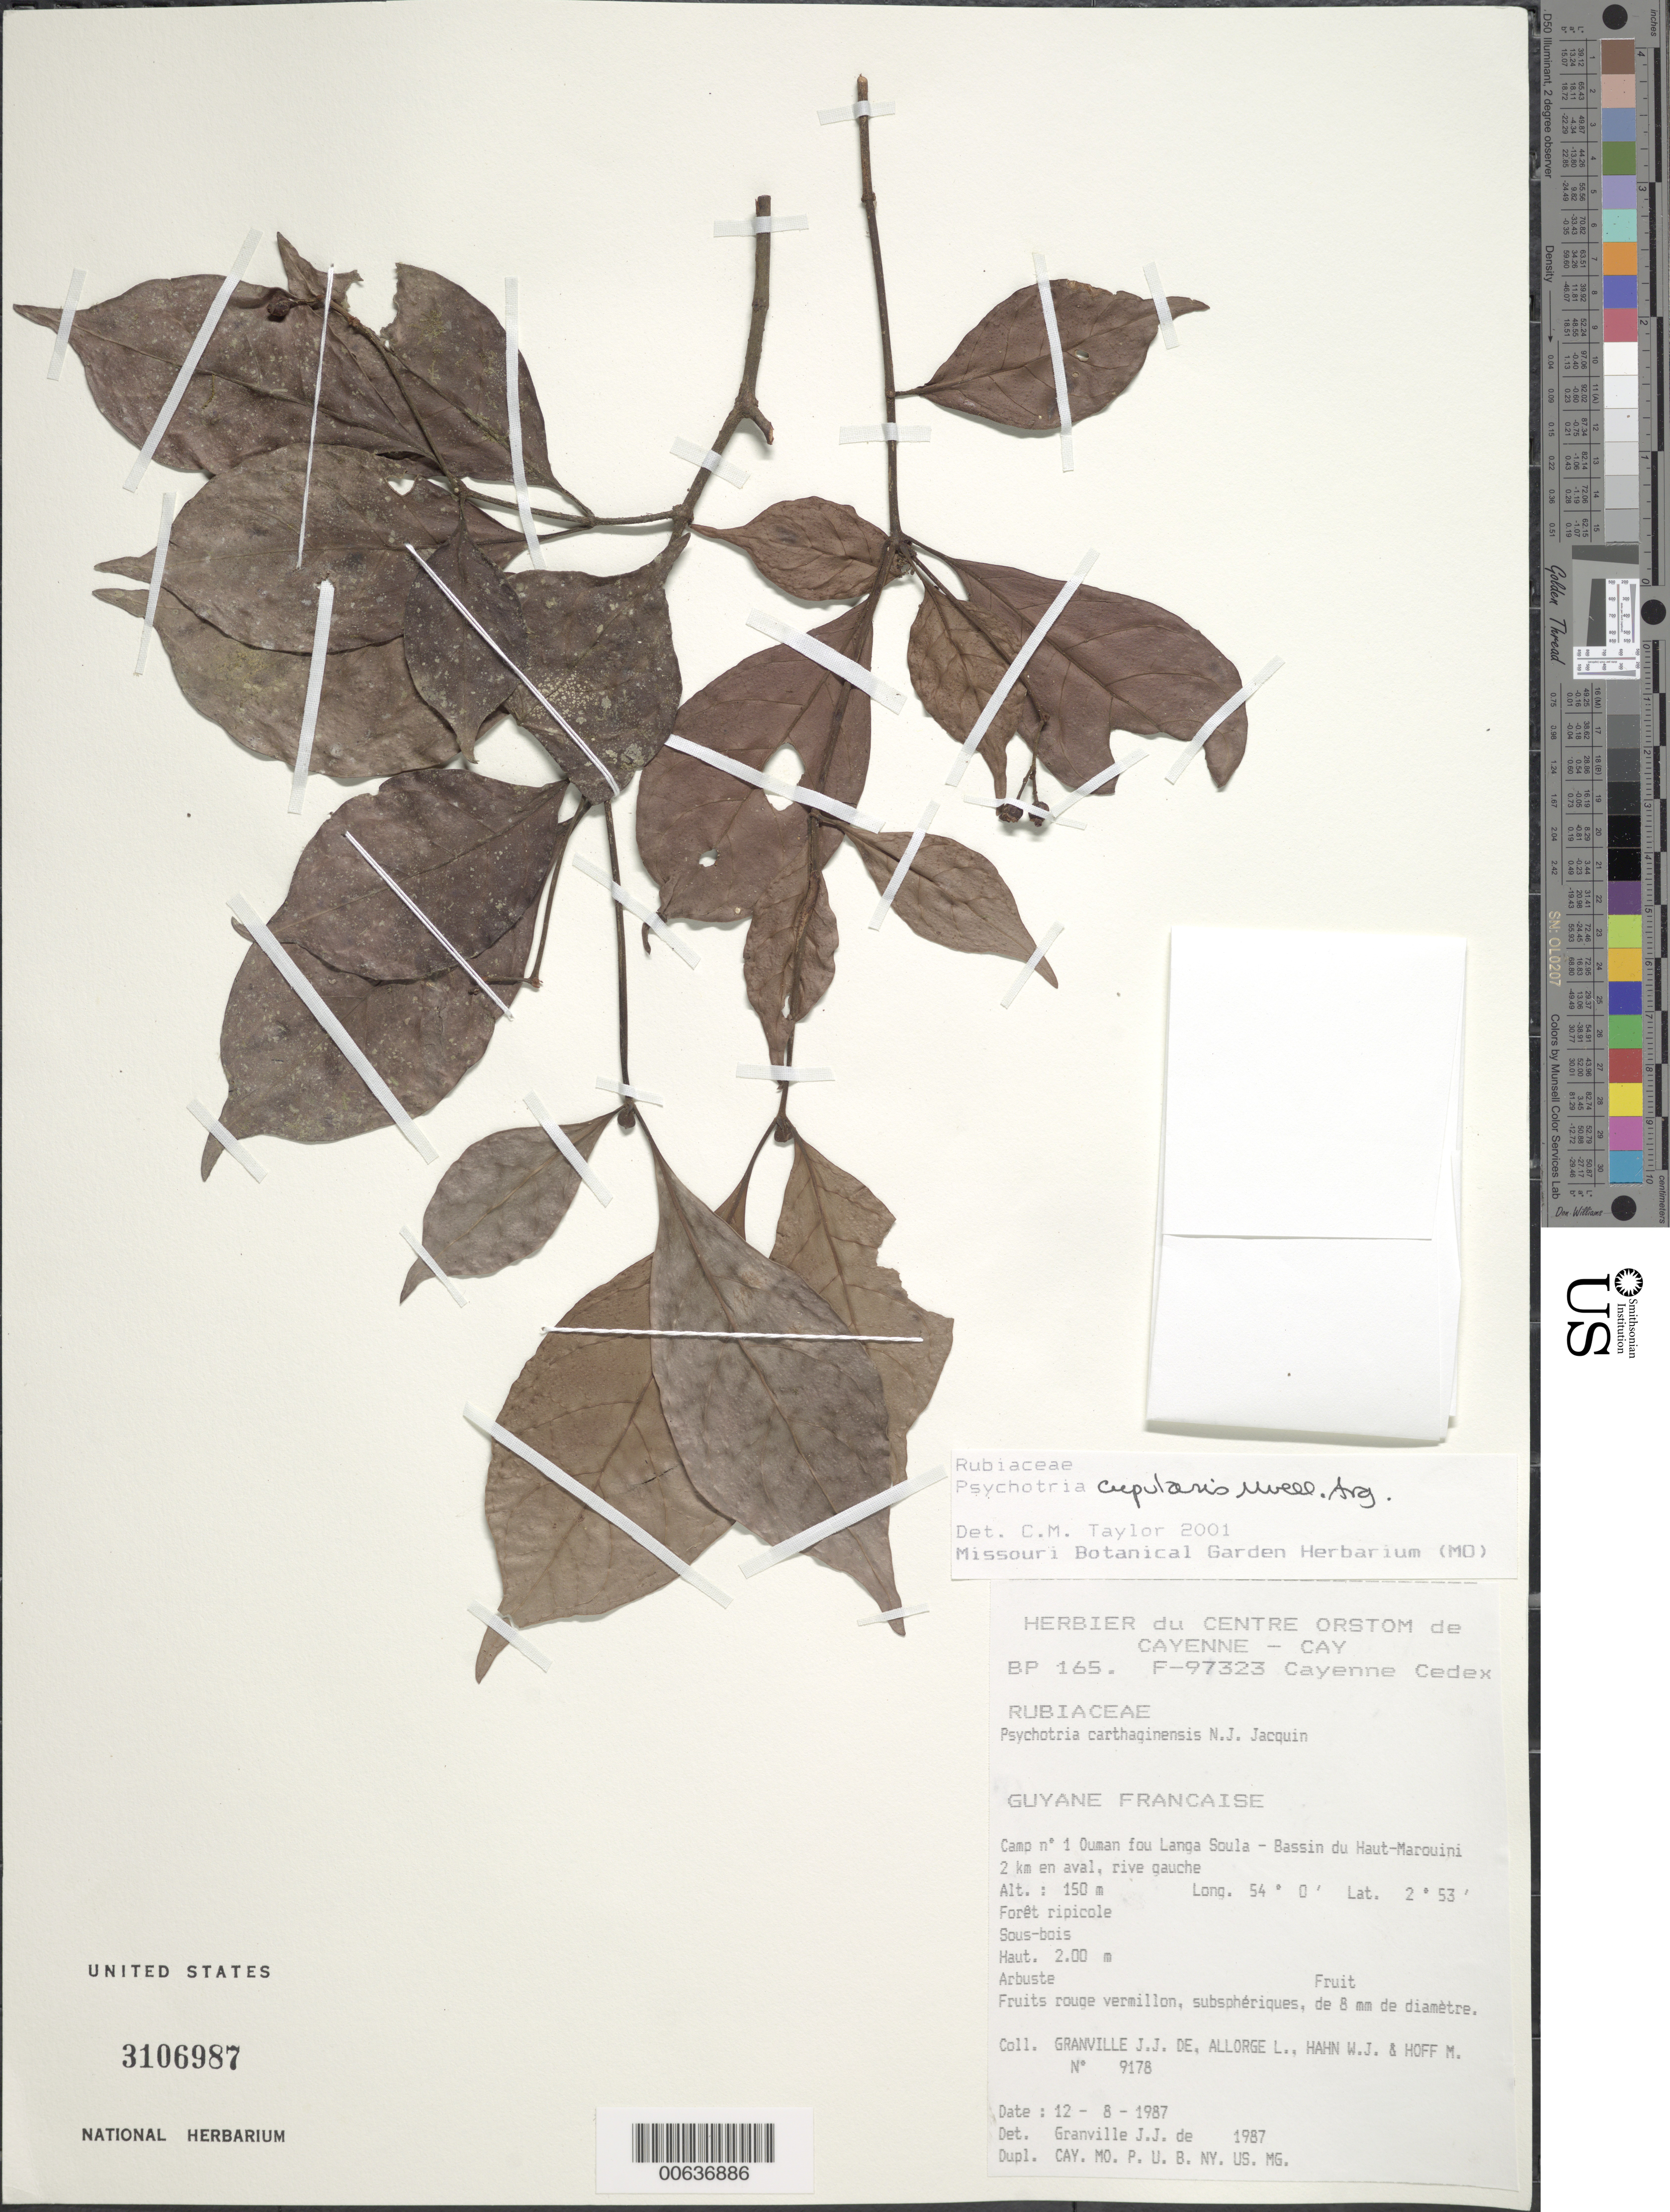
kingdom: Plantae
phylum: Tracheophyta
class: Magnoliopsida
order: Gentianales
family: Rubiaceae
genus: Psychotria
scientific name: Psychotria cupularis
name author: (Müll. Arg.) Standl.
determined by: Taylor, Charlotte M.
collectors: J.-J. de Granville, L. Allorge, W. J. Hahn & M. Hoff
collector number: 9178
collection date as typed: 12-Aug-87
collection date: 1987-08-12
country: French Guiana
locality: Camp #1, Ouman fou Langa Soula, Bassin du Haut-Marouini. 2 km en aval. Rive gauche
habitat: Forêt ripicole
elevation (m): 150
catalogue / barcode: US 3106987